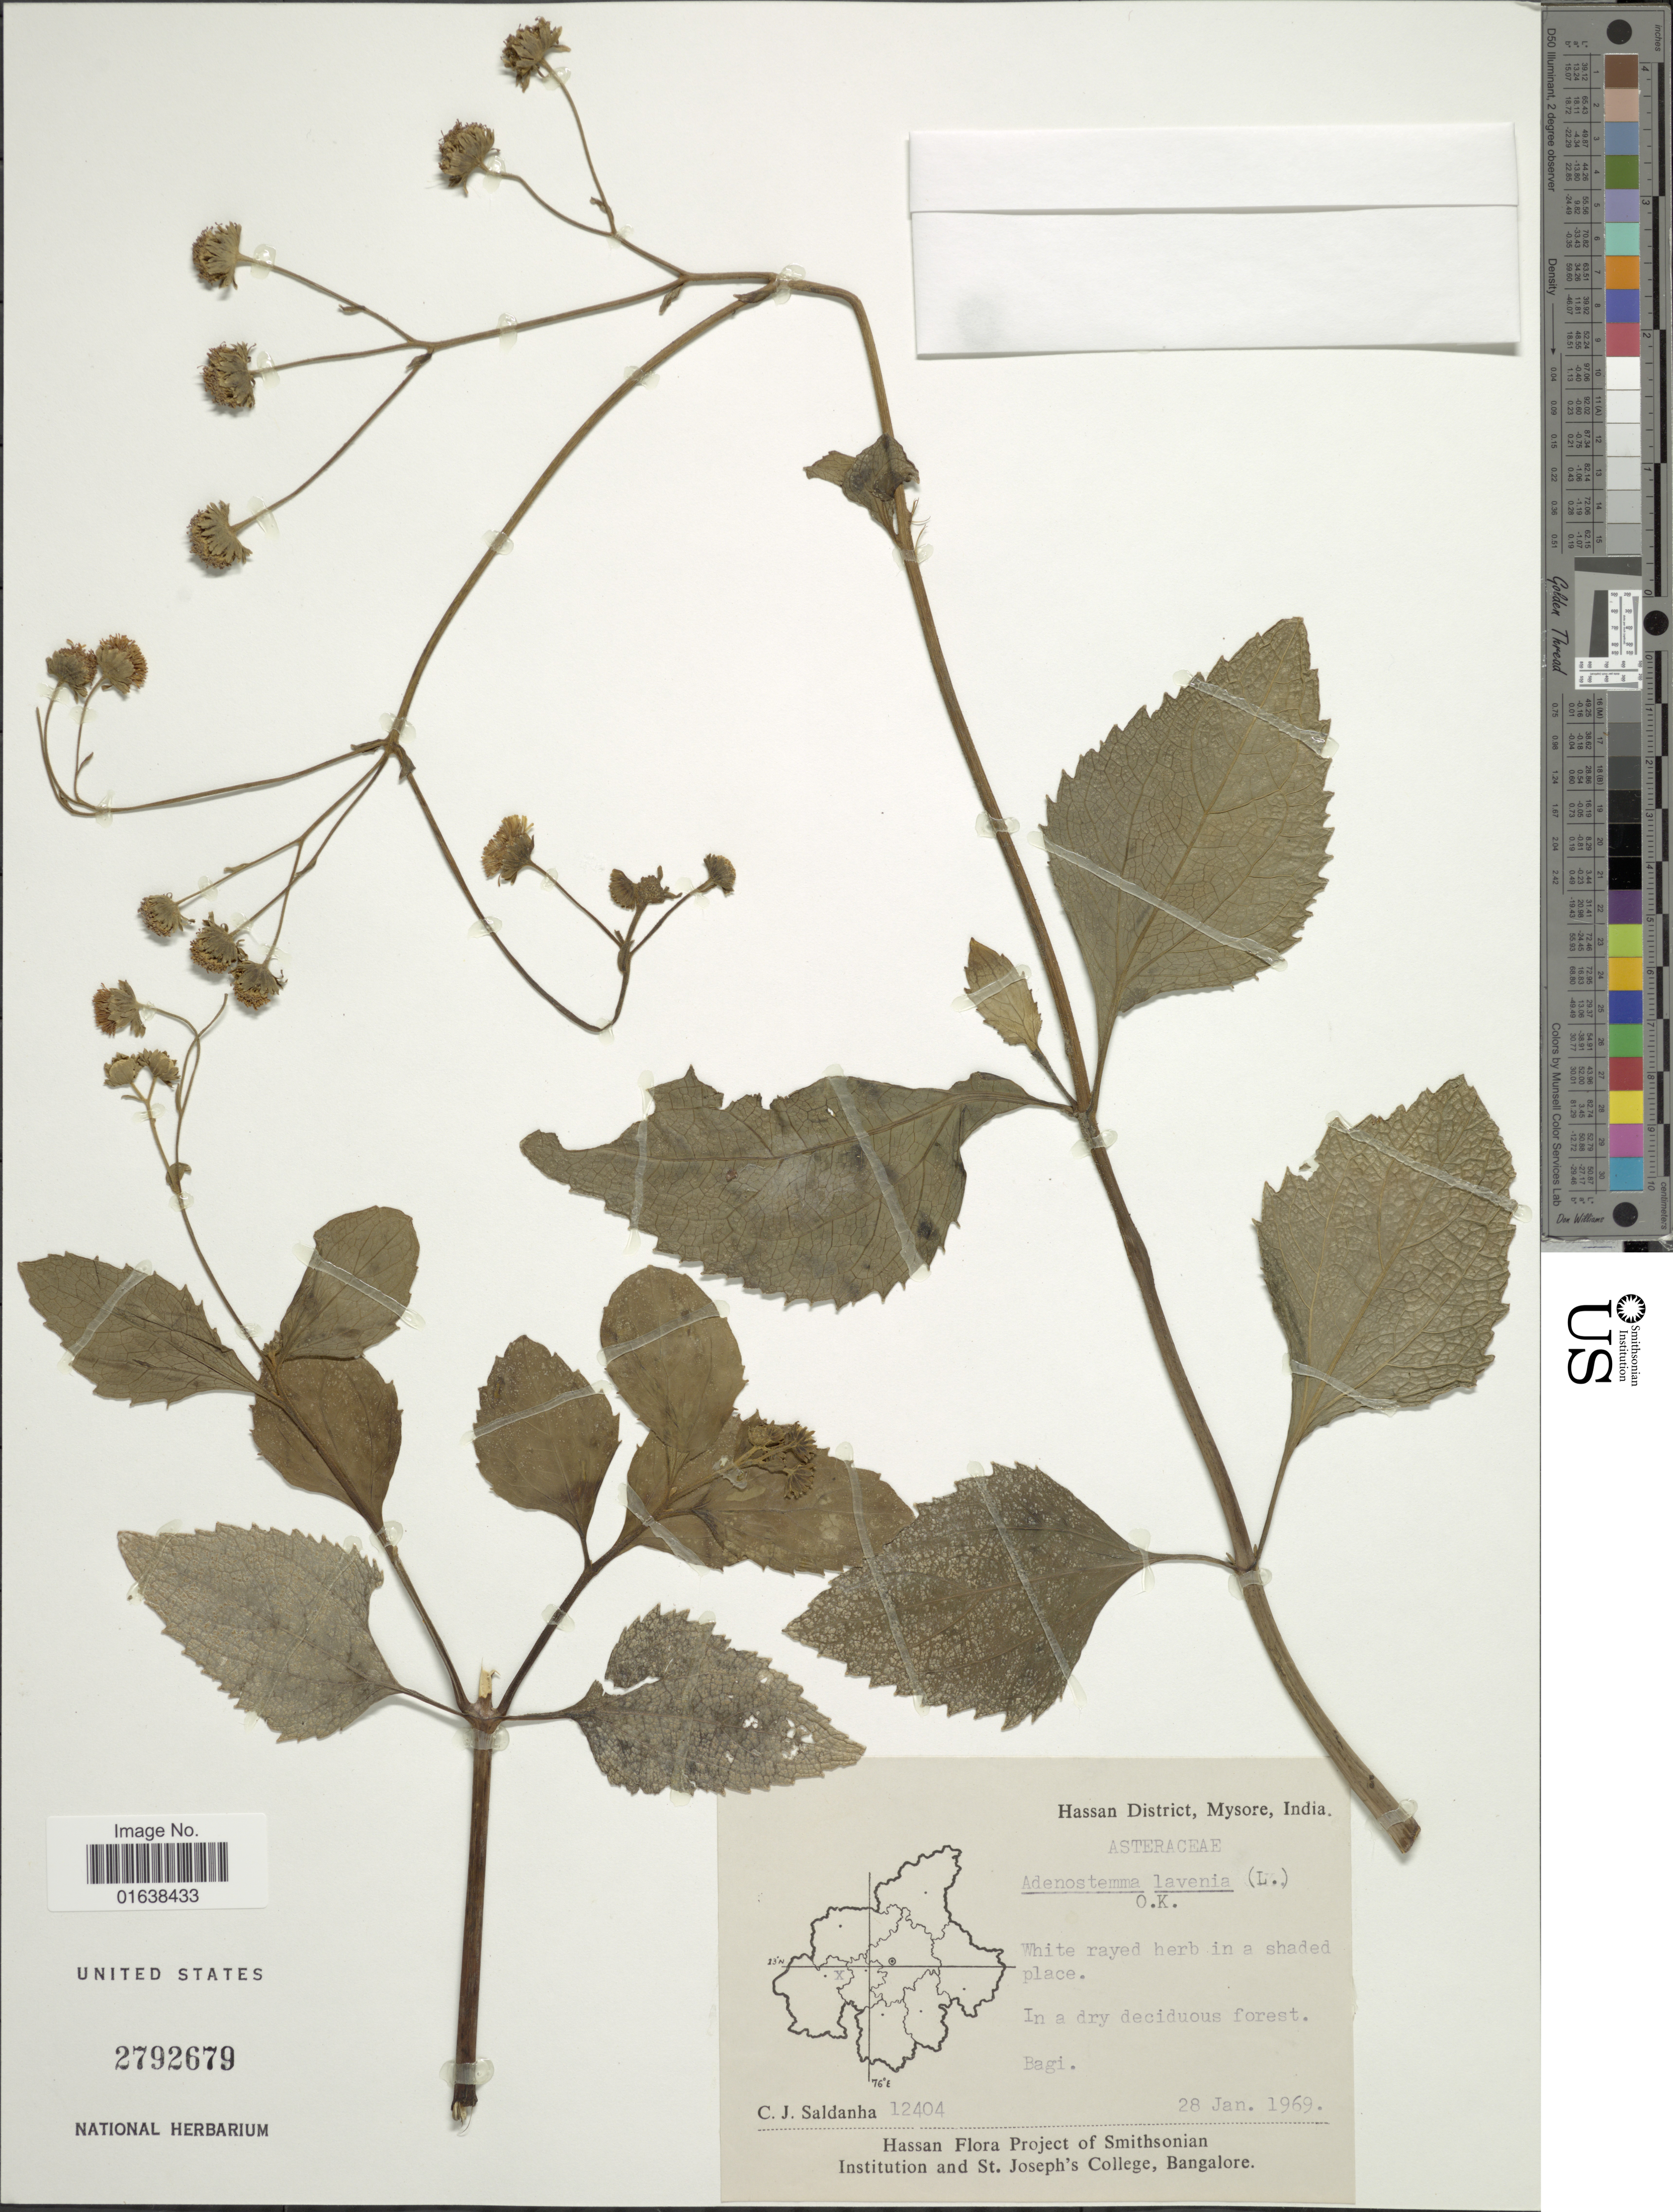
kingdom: Plantae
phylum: Tracheophyta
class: Magnoliopsida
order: Asterales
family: Asteraceae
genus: Adenostemma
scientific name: Adenostemma lavenia var. lavenia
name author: Kuntze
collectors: C. J. Saldanha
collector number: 12404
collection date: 1969-01-28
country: India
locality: Hassan District, Mysore, India. Bagi. In a dry deciduous forest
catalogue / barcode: US 2792679